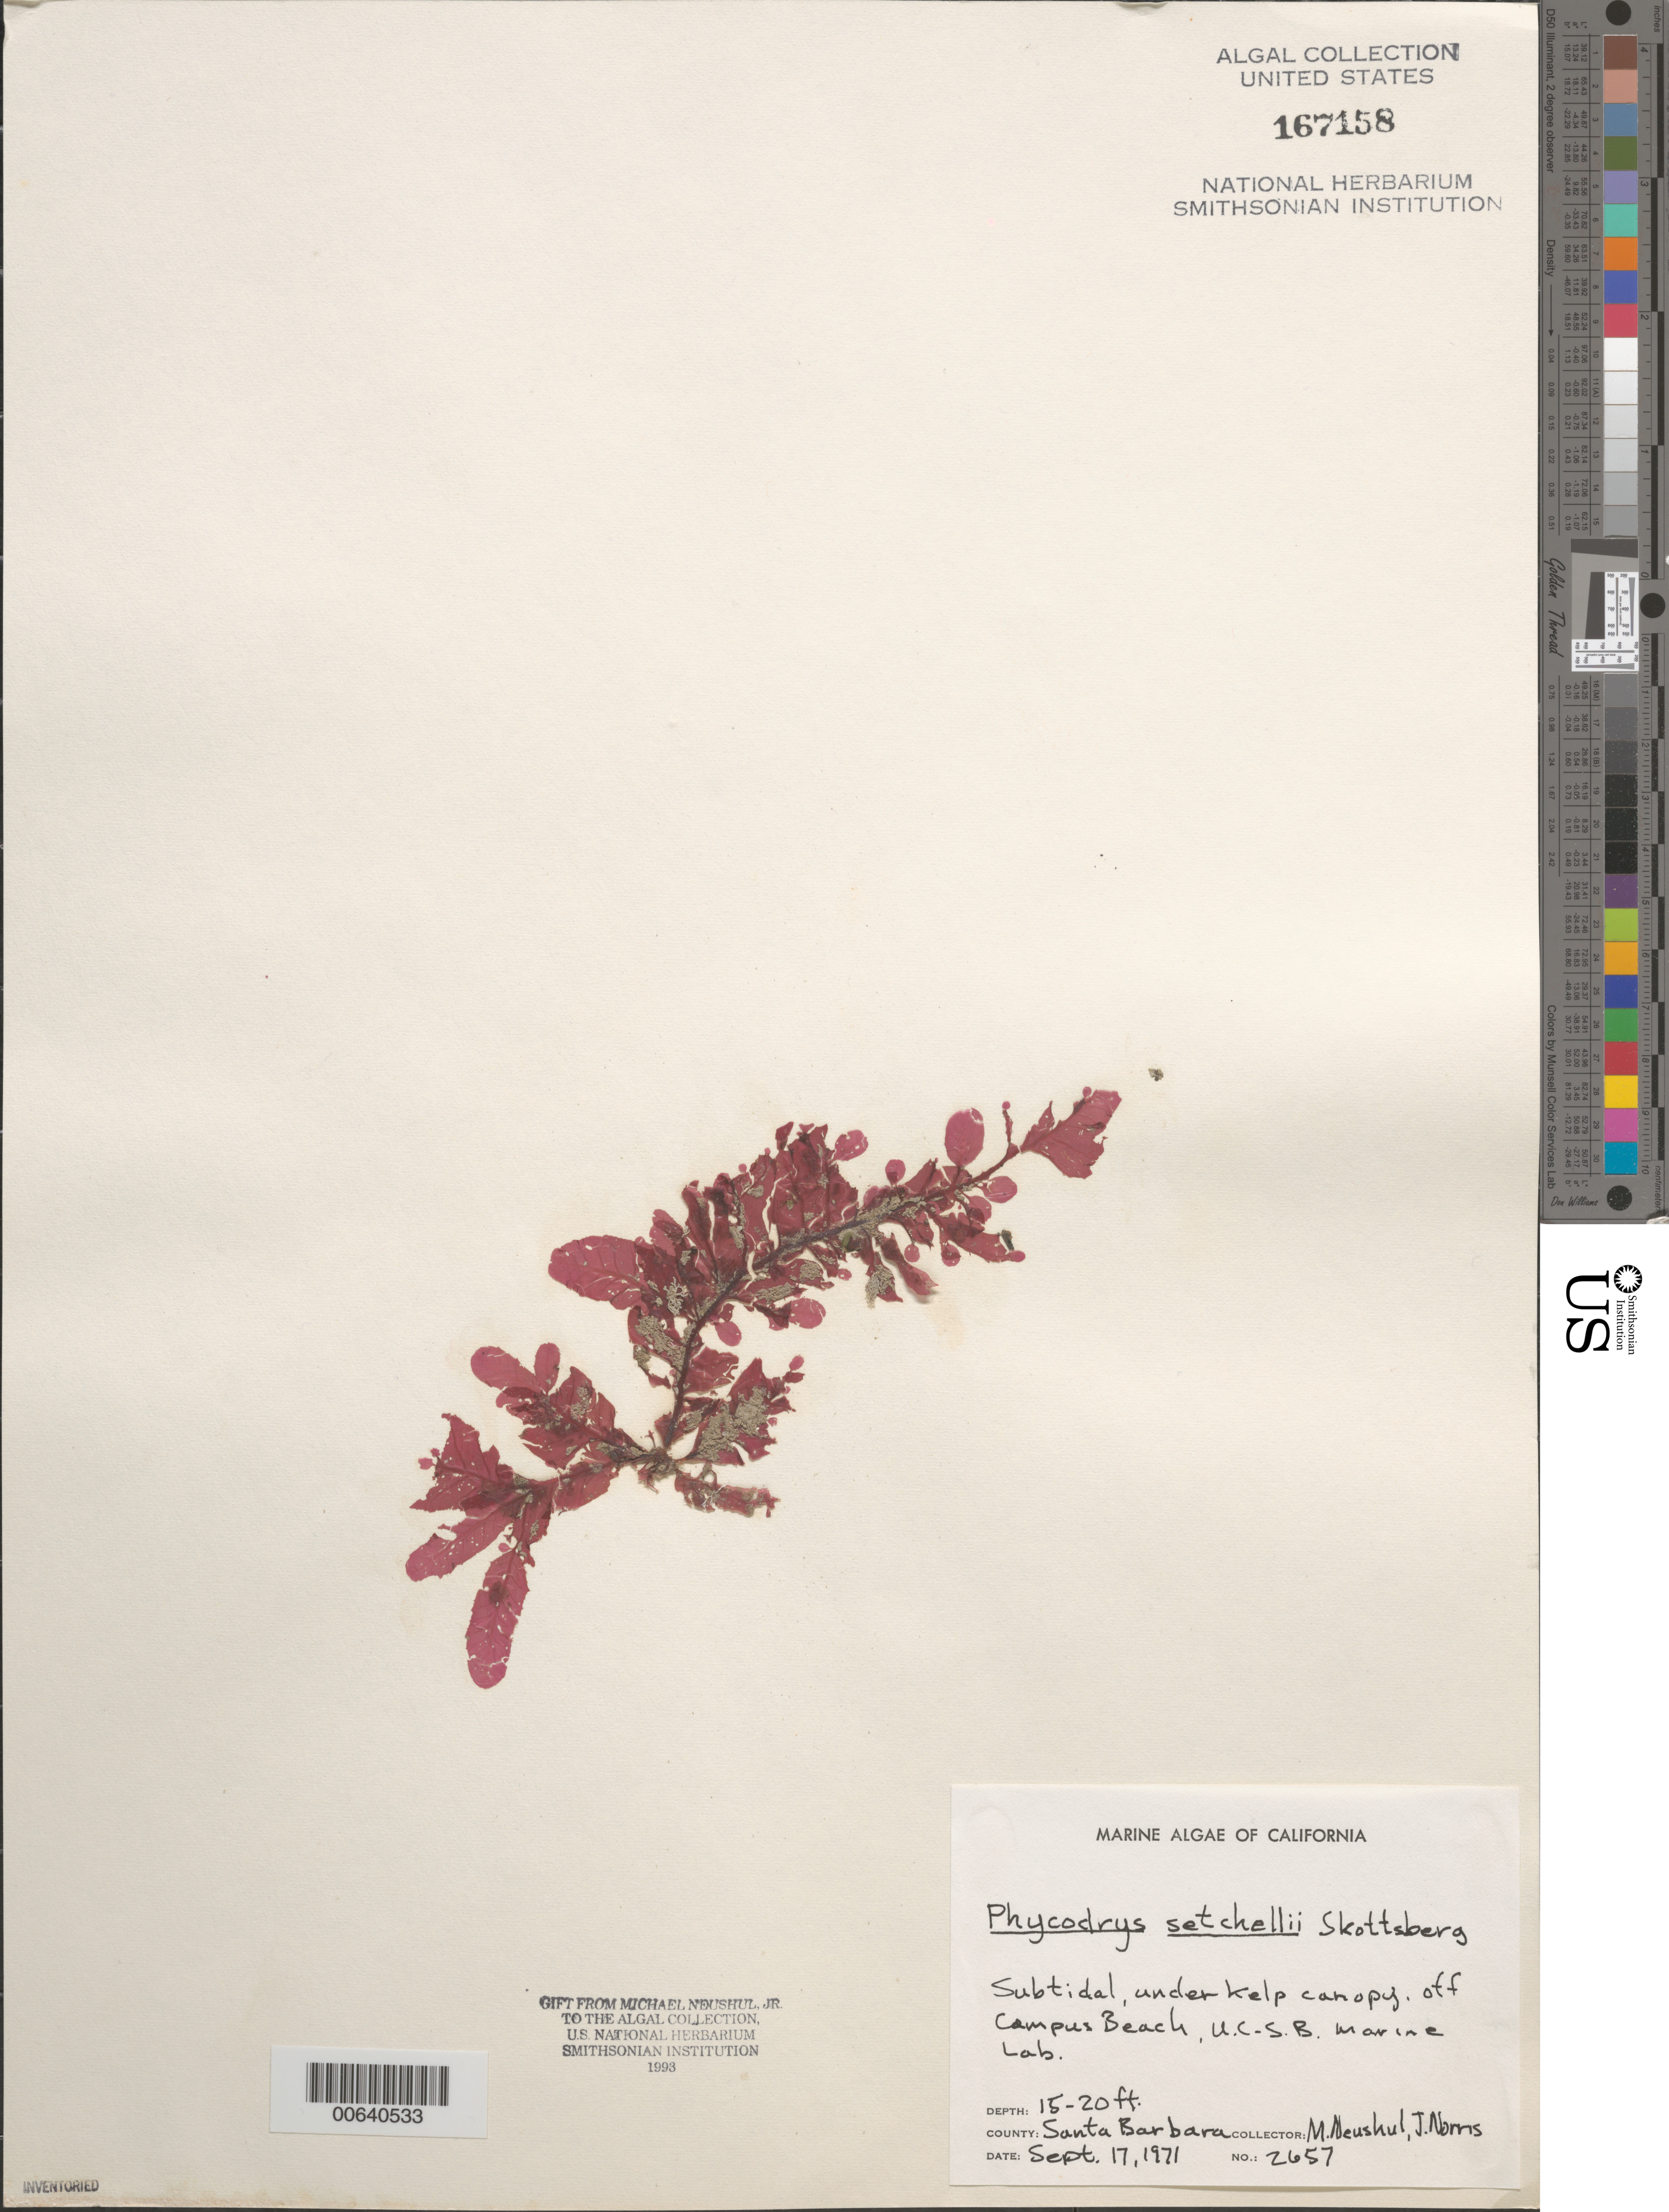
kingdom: Plantae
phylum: Rhodophyta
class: Florideophyceae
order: Ceramiales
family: Delesseriaceae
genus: Phycodrys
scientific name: Phycodrys setchellii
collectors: M. Neushul & J. N. Norris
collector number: Neushul 2657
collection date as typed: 17 Sep 1971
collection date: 1971-09-17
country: United States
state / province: California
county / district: Santa Barbara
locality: Campus Beach, off University of California Santa Barbara Marine Laboratory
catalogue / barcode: US 167158